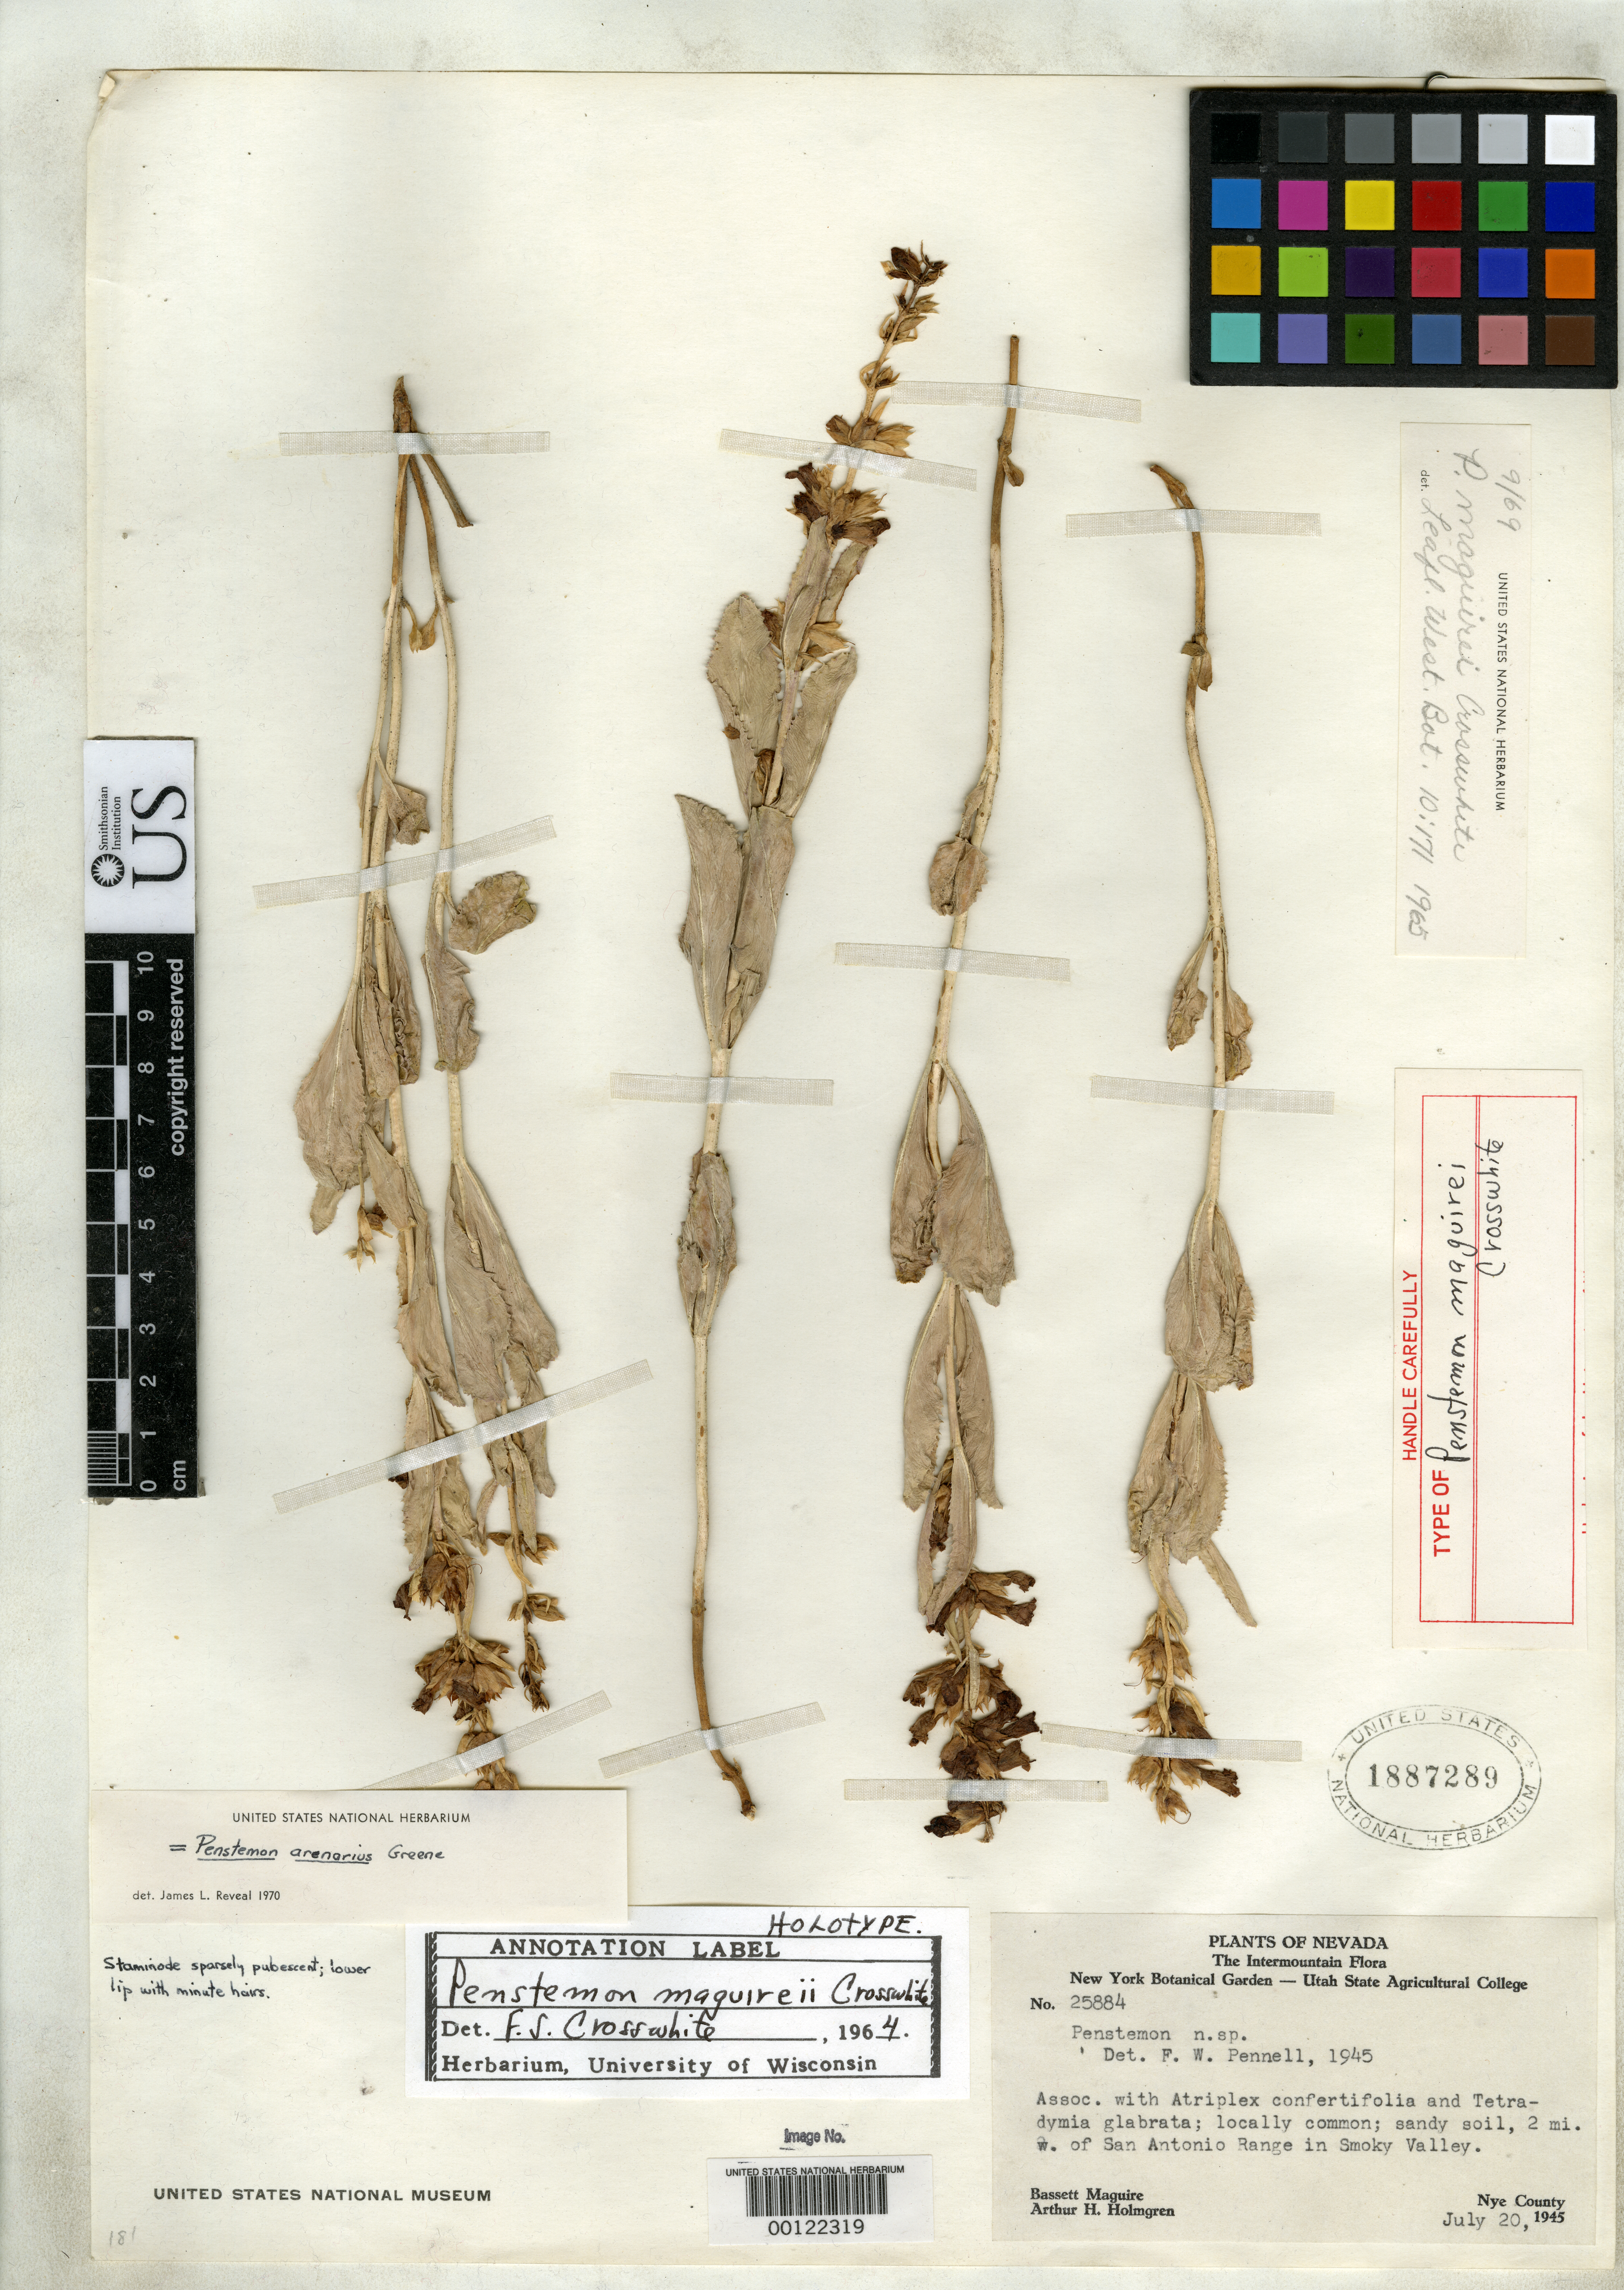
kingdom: Plantae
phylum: Tracheophyta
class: Magnoliopsida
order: Lamiales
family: Plantaginaceae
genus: Penstemon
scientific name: Penstemon maguirei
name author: Crossw.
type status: Holotype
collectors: B. Maguire & A. H. Holmgren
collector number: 25884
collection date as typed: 20 Jul 1945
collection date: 1945-07-20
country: United States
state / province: Nevada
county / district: Nye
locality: Smoky Valley.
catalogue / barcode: US 1887289